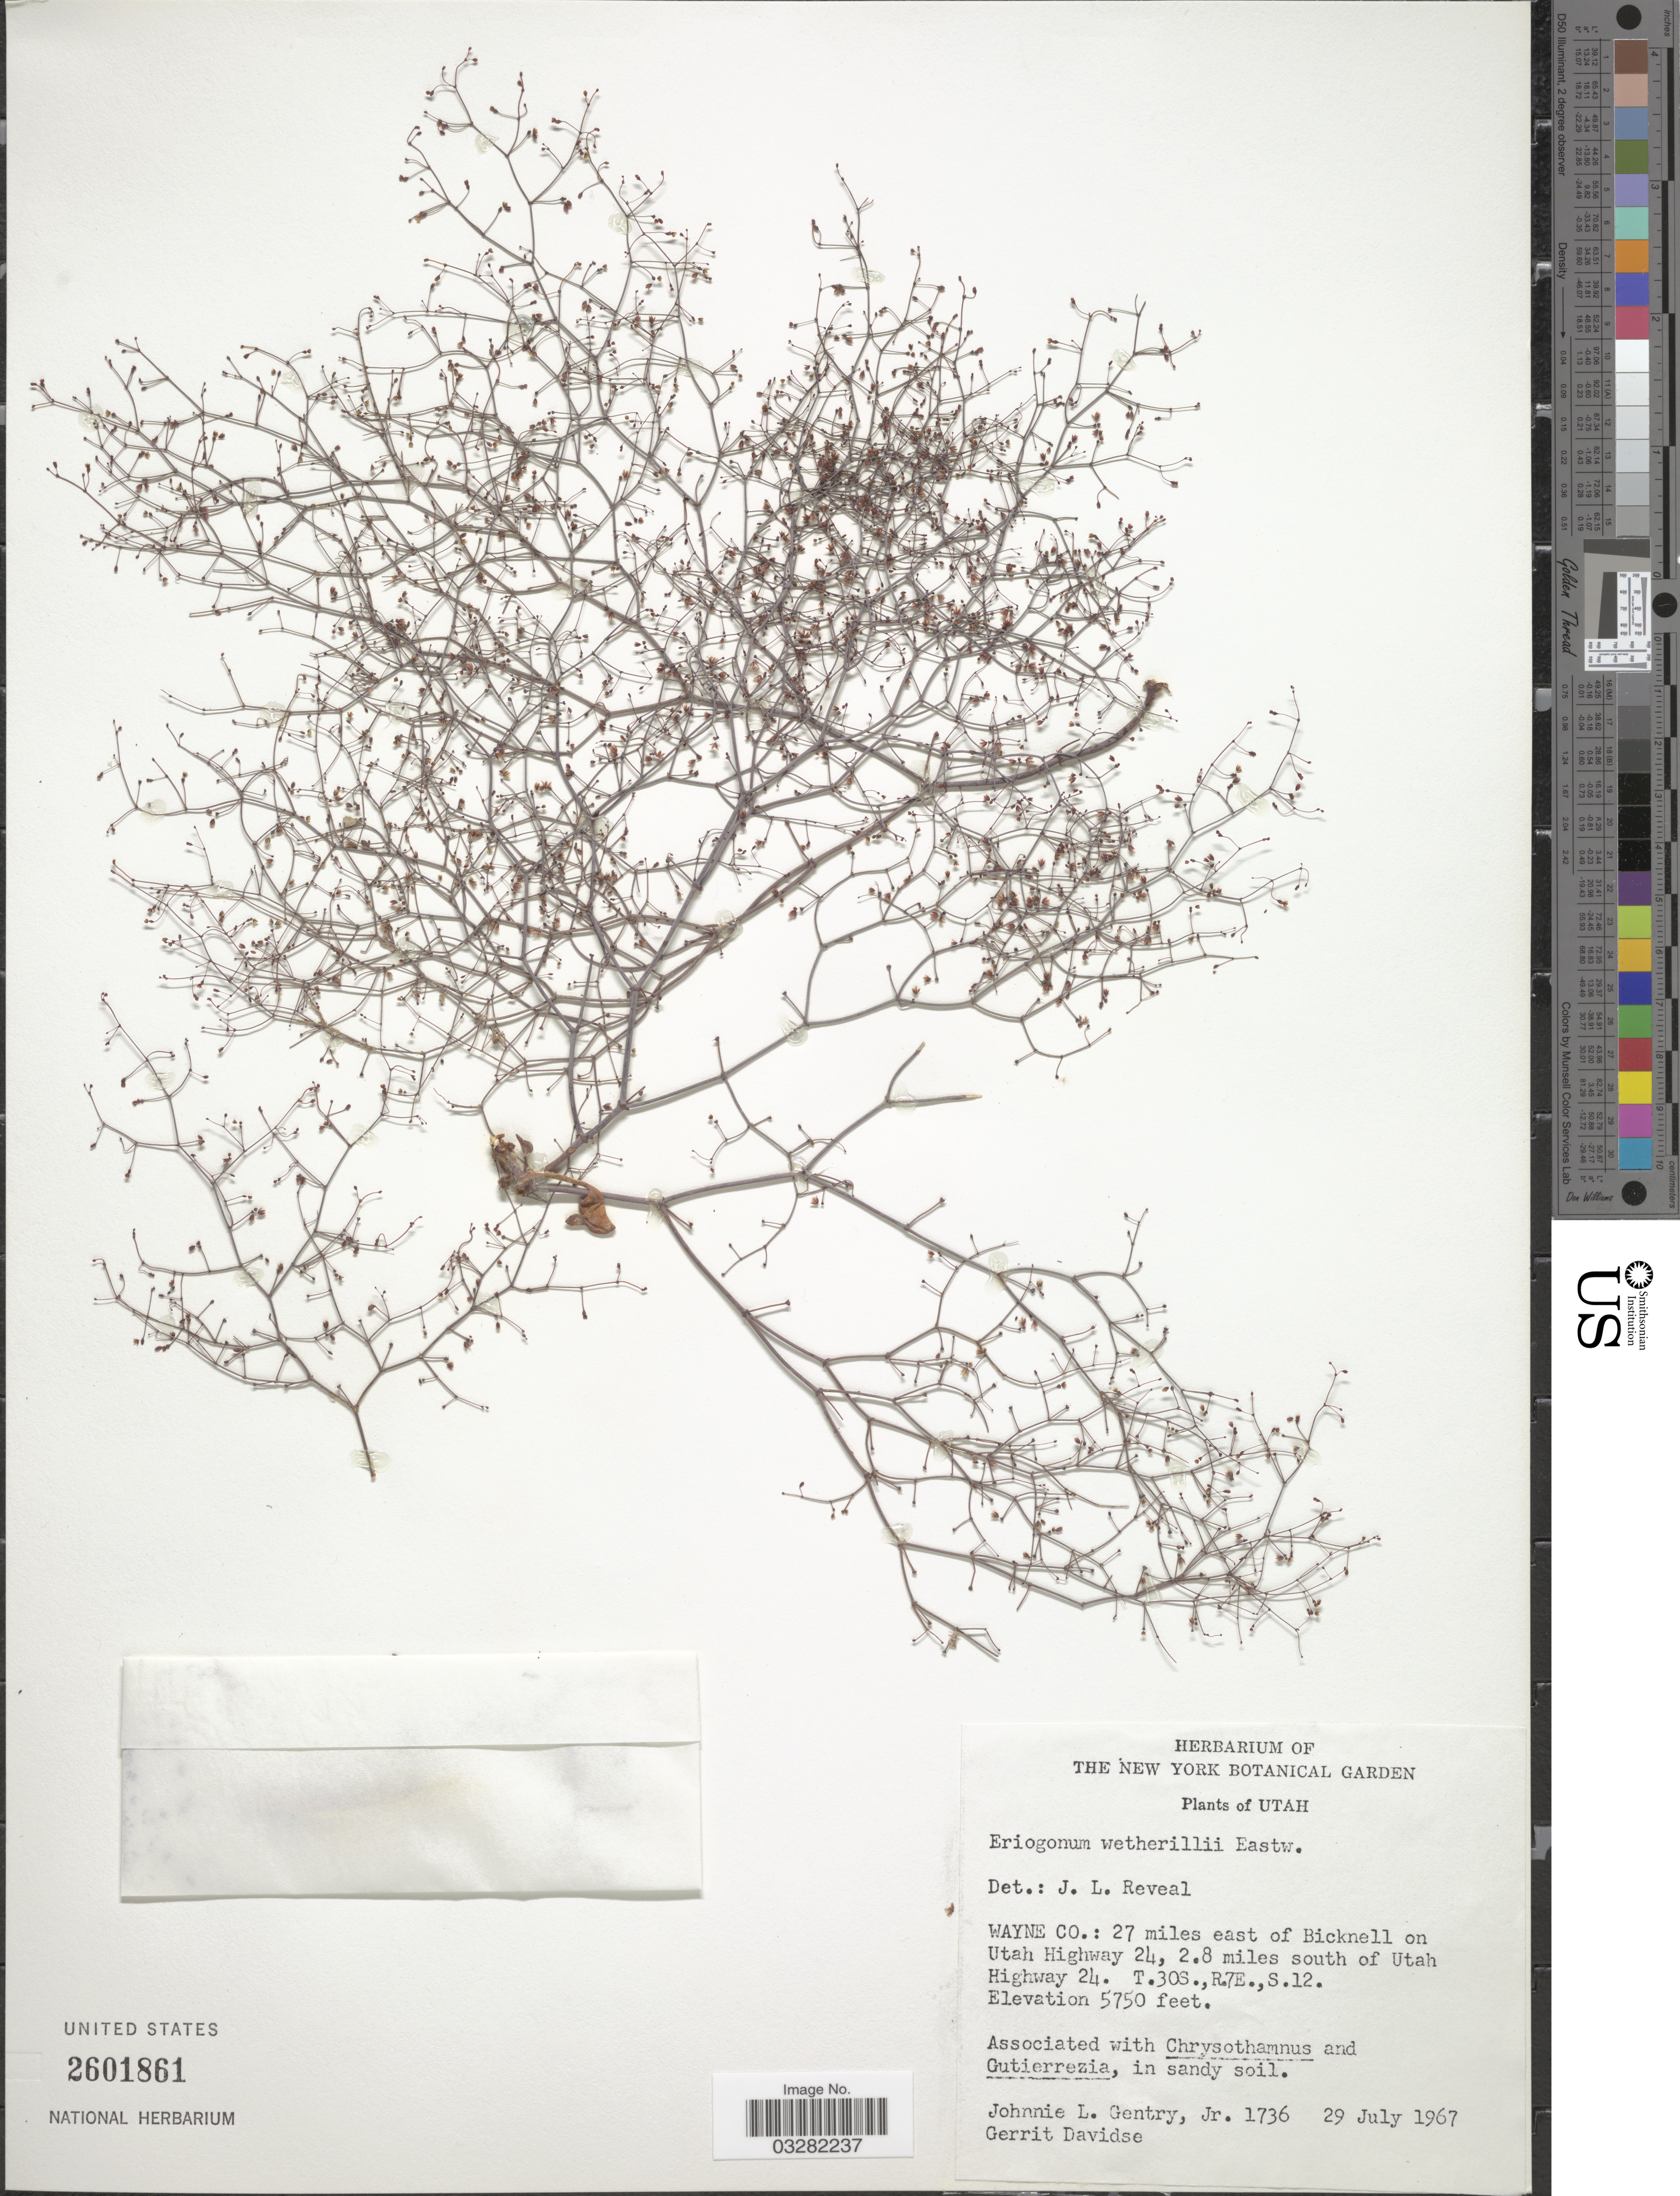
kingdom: Plantae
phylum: Tracheophyta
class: Magnoliopsida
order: Caryophyllales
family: Polygonaceae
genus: Eriogonum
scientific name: Eriogonum wetherillii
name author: Eastw.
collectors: J. L. Gentry & G. Davidse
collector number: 1736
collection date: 1967-07-29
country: United States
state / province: Utah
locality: Wayne Co.: 27 miles east of Bicknell on Utah Highway 24, 2.8 miles south of Utah HIghway 24. T .30S., R.7E., S .12.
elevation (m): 1753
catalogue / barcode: US 2601861